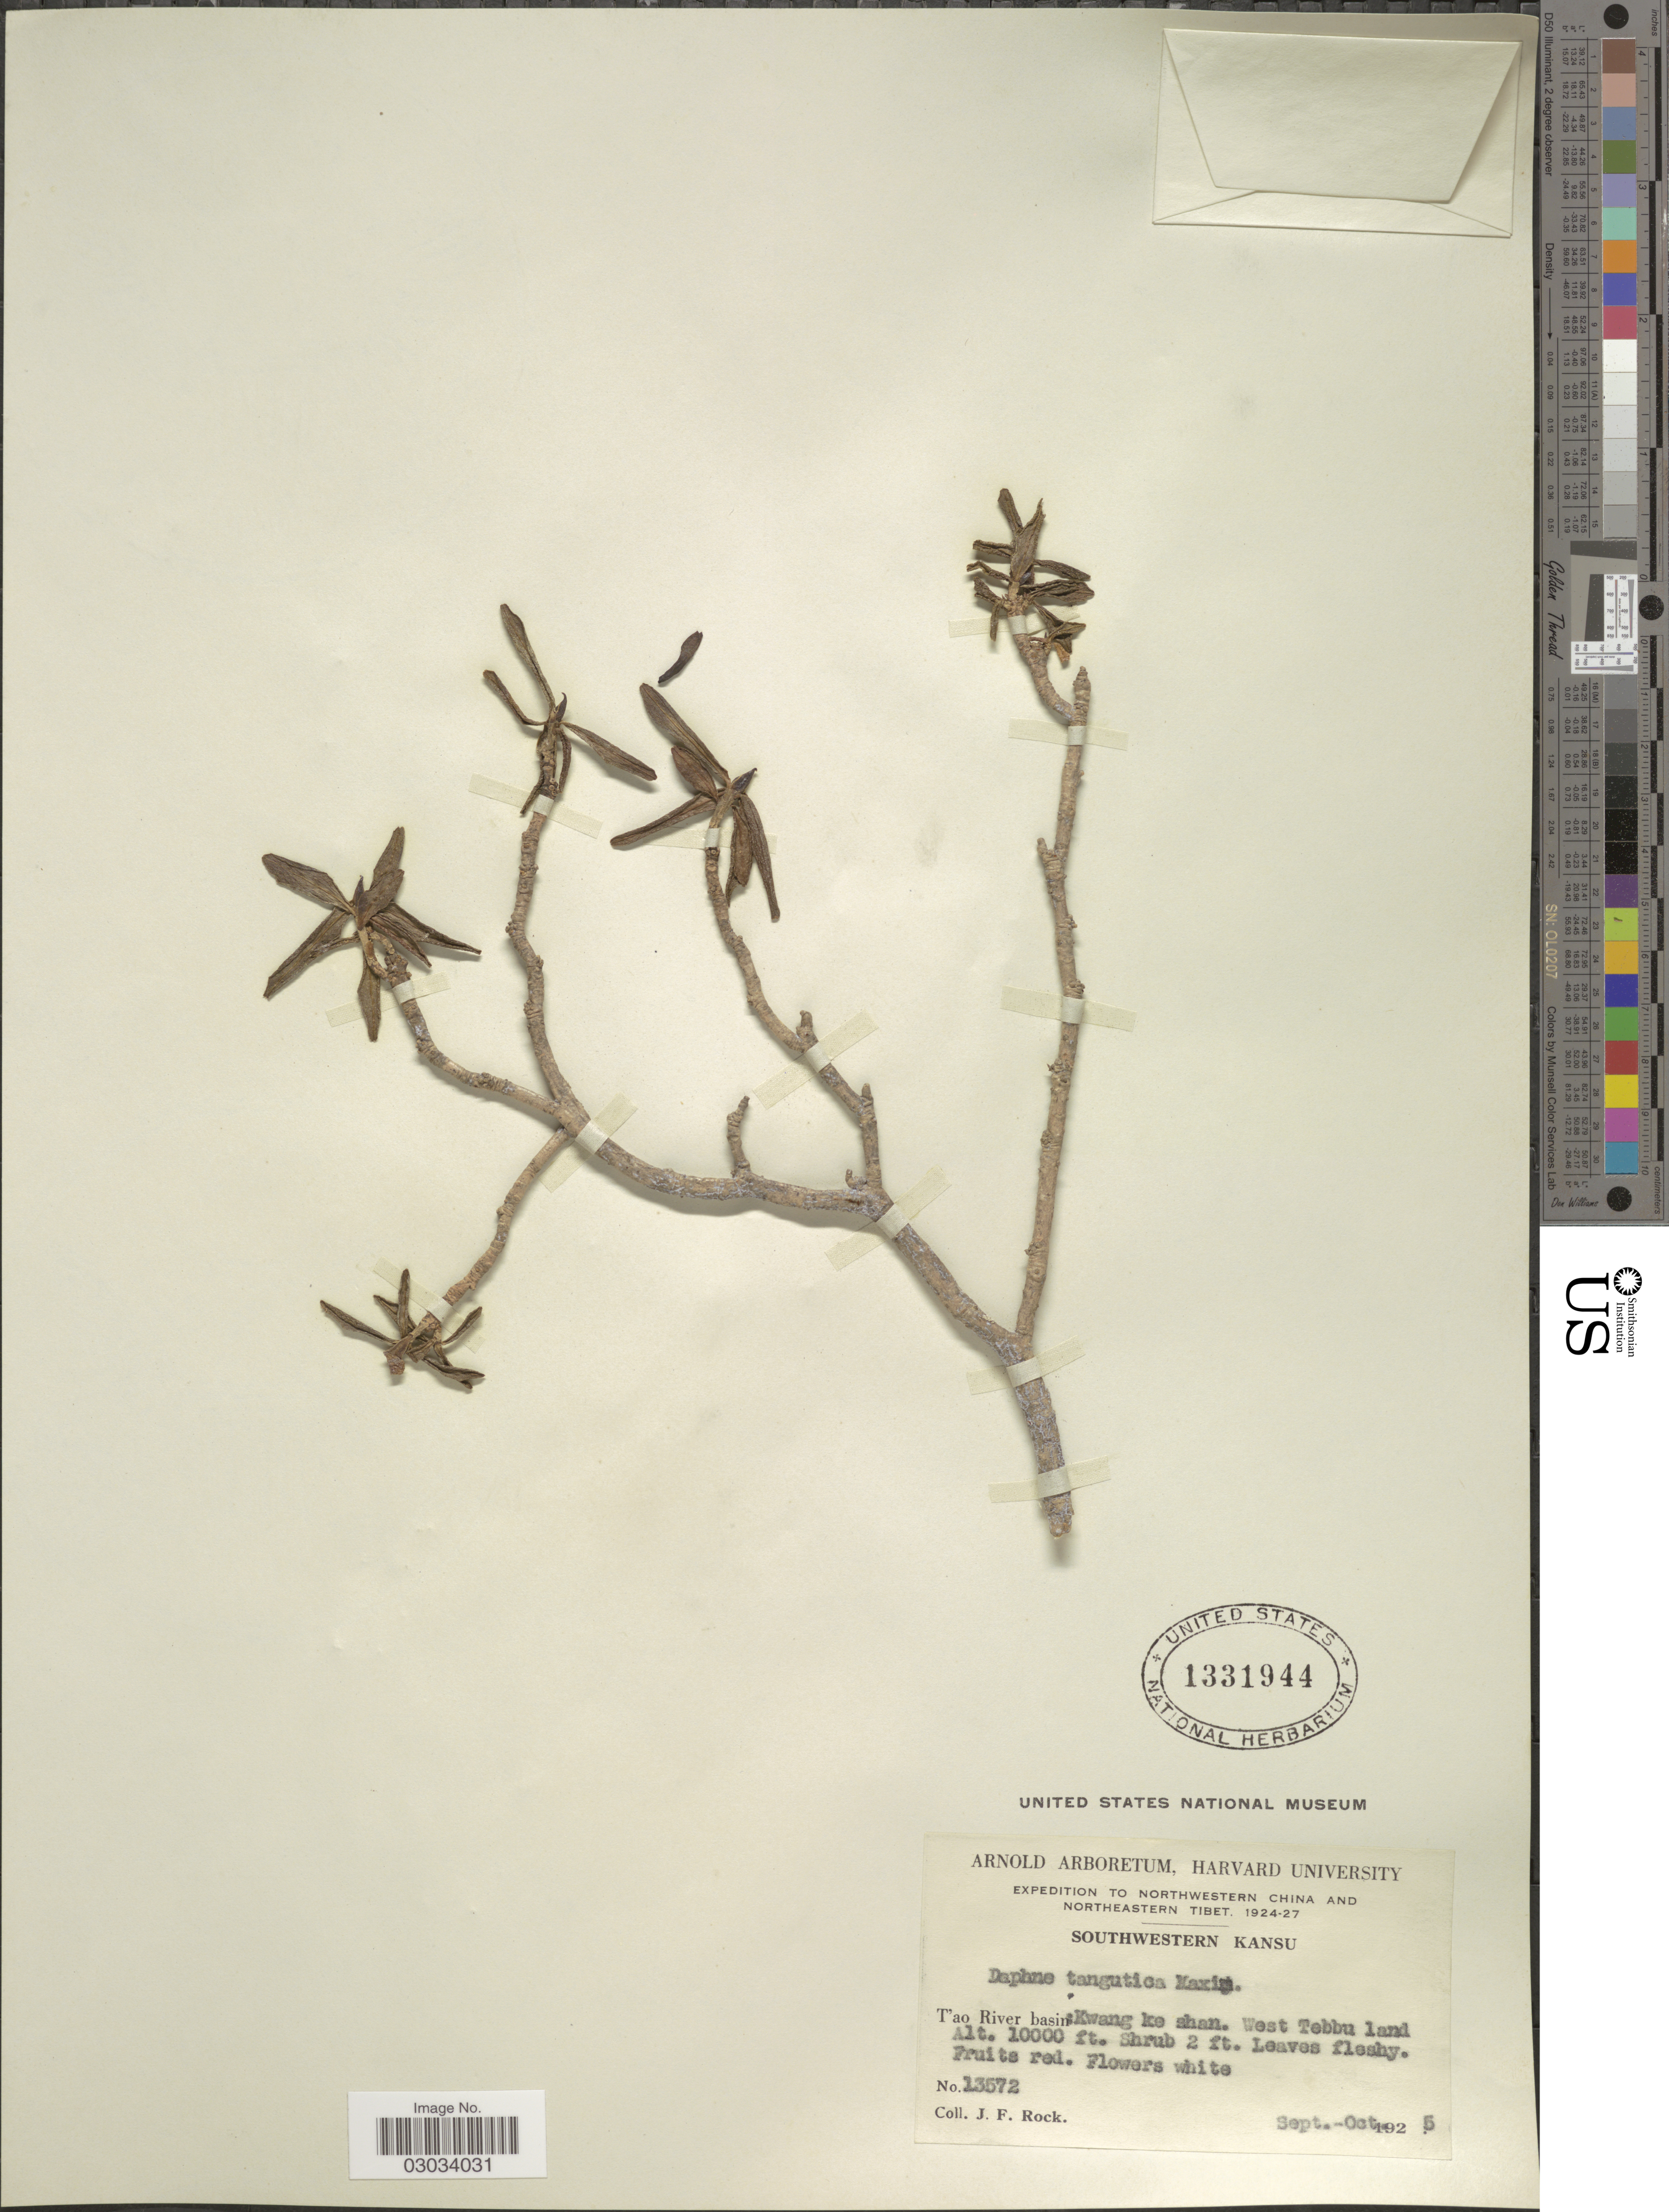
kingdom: Plantae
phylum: Tracheophyta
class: Magnoliopsida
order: Malvales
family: Thymelaeaceae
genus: Daphne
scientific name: Daphne tangutica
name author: Maxim.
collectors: J. Rock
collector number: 13572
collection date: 1925-09/1925-10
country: China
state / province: Gansu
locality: Northwestern China. Southwestern Kansu. T'ao River basin: Kwang ke shan. West Tebbu land.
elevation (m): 3048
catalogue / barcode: US 1331944